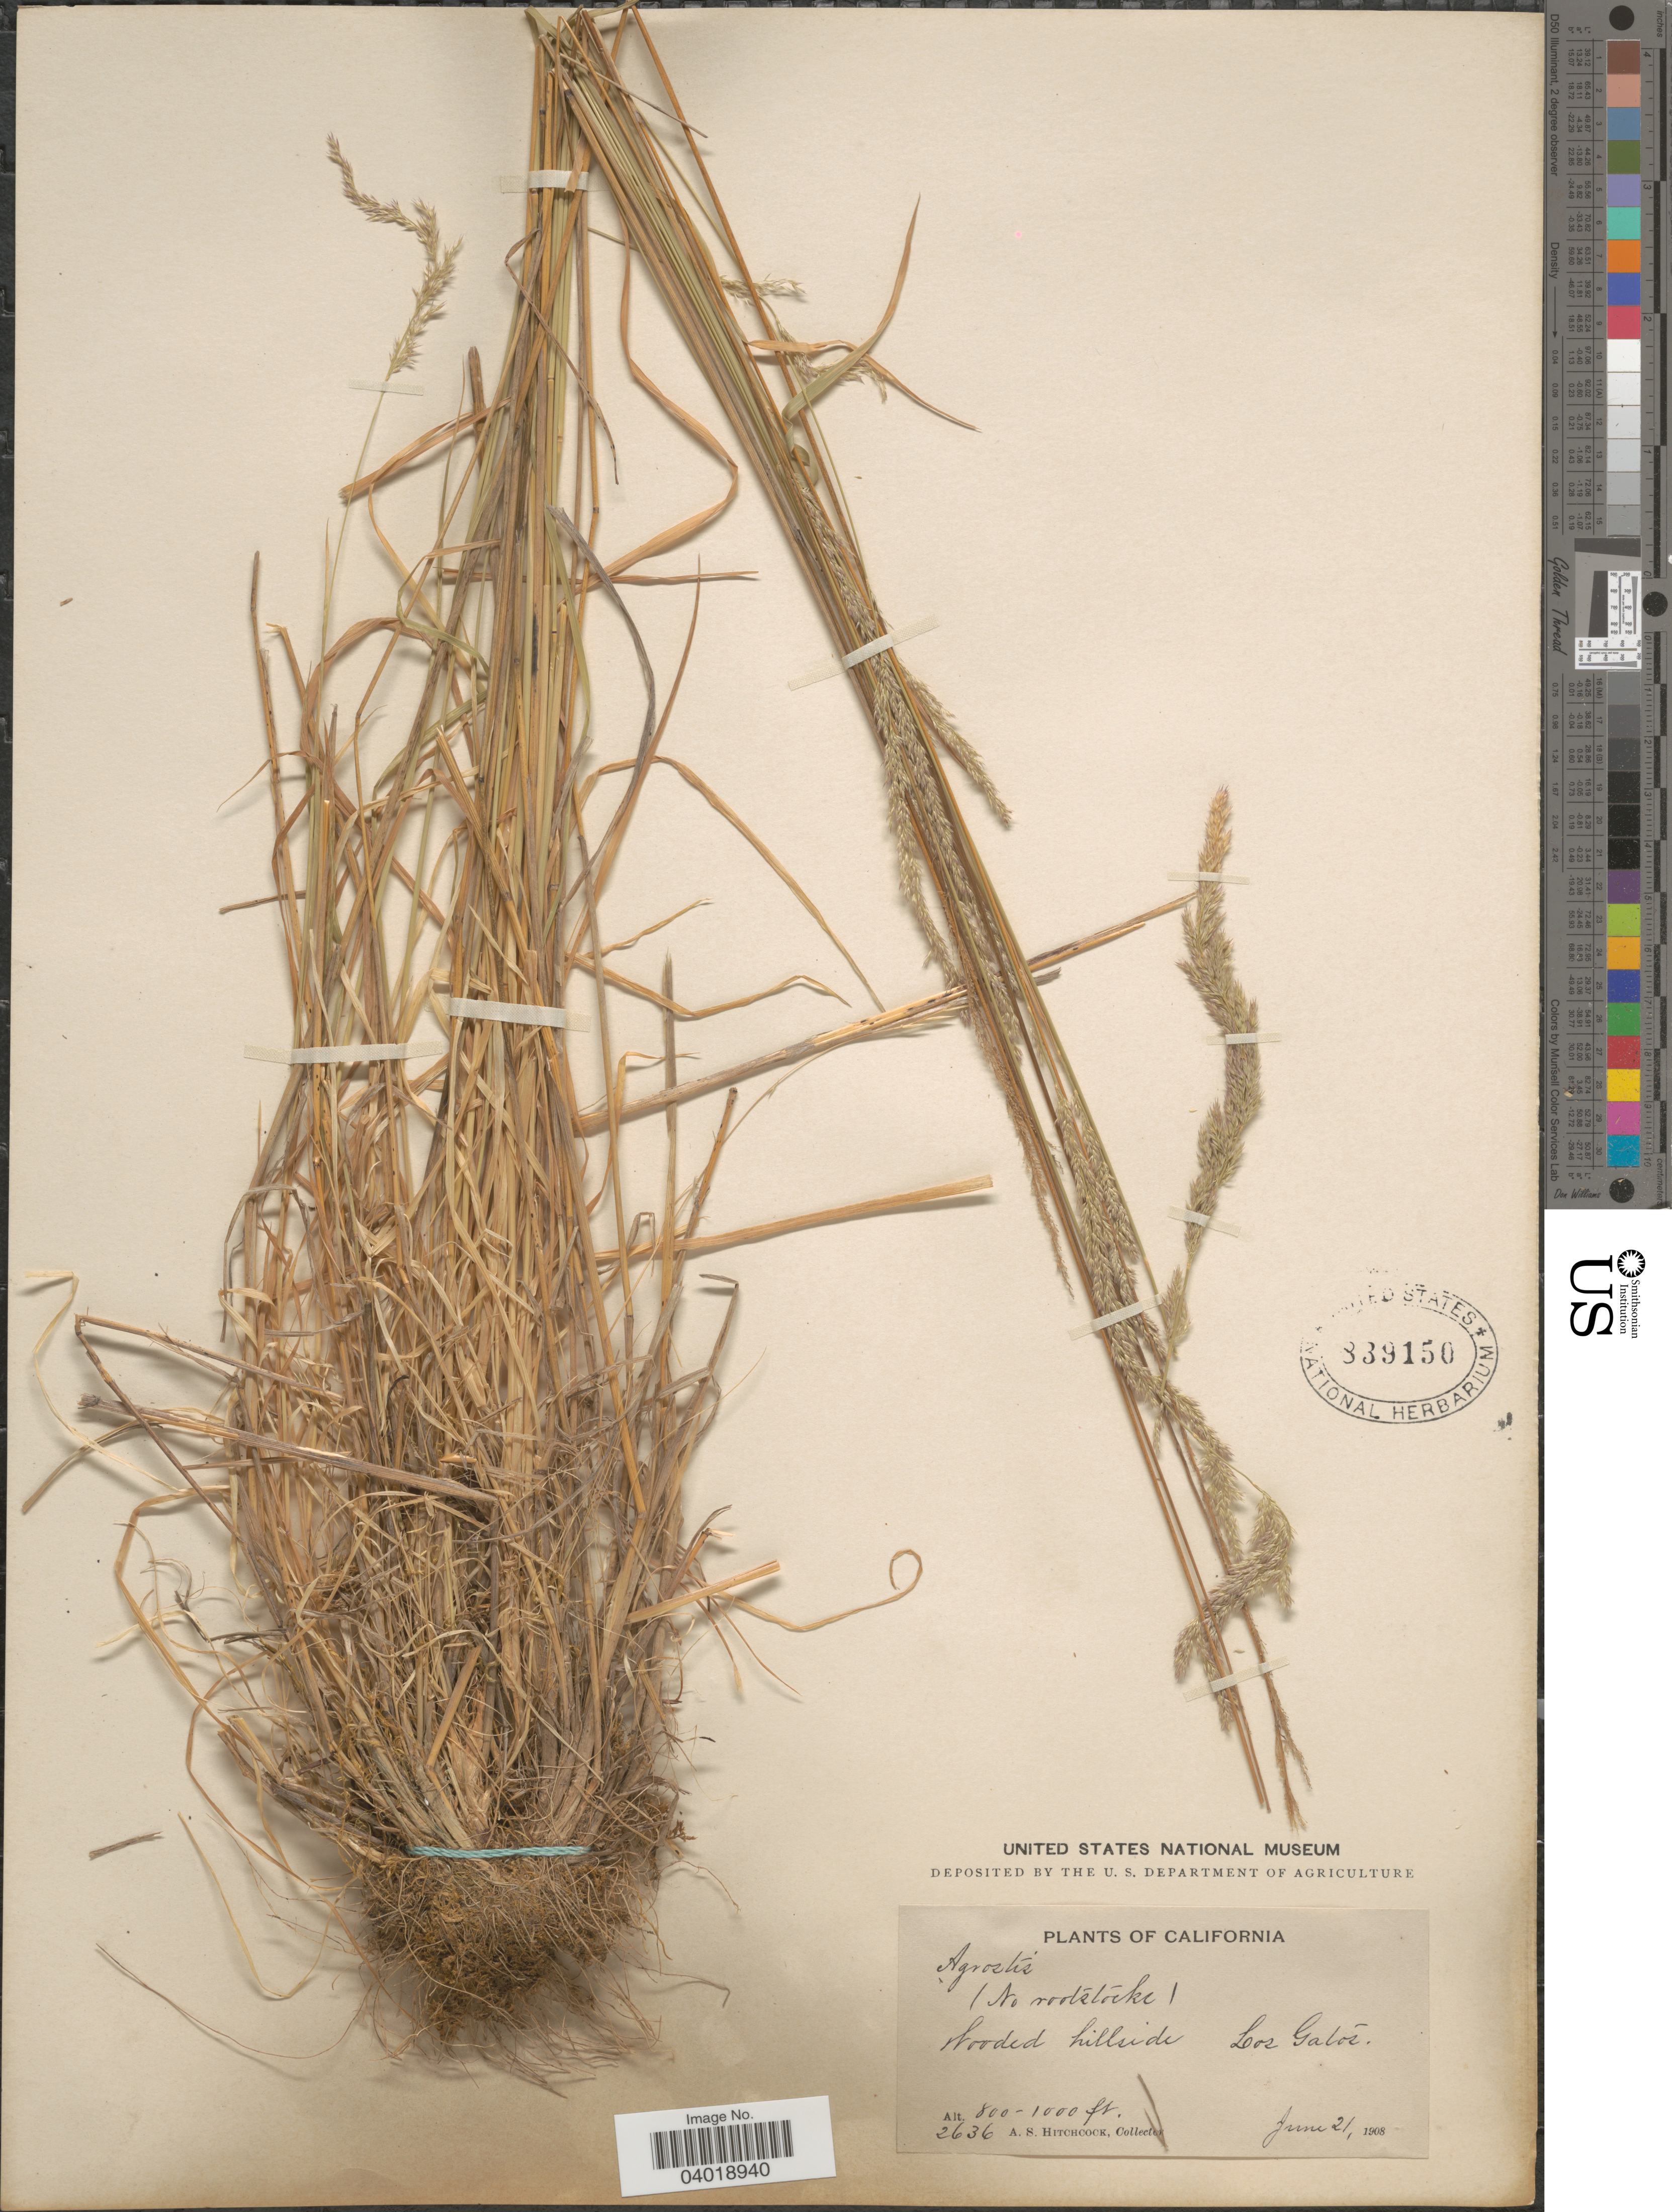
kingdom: Plantae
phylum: Tracheophyta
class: Liliopsida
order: Poales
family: Poaceae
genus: Agrostis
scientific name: Agrostis exarata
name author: Trin.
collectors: A. S. Hitchcock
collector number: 2636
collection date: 1908-06-21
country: United States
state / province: California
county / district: Santa Clara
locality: Wooded hillside, Los Gatos.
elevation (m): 244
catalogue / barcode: US 839150